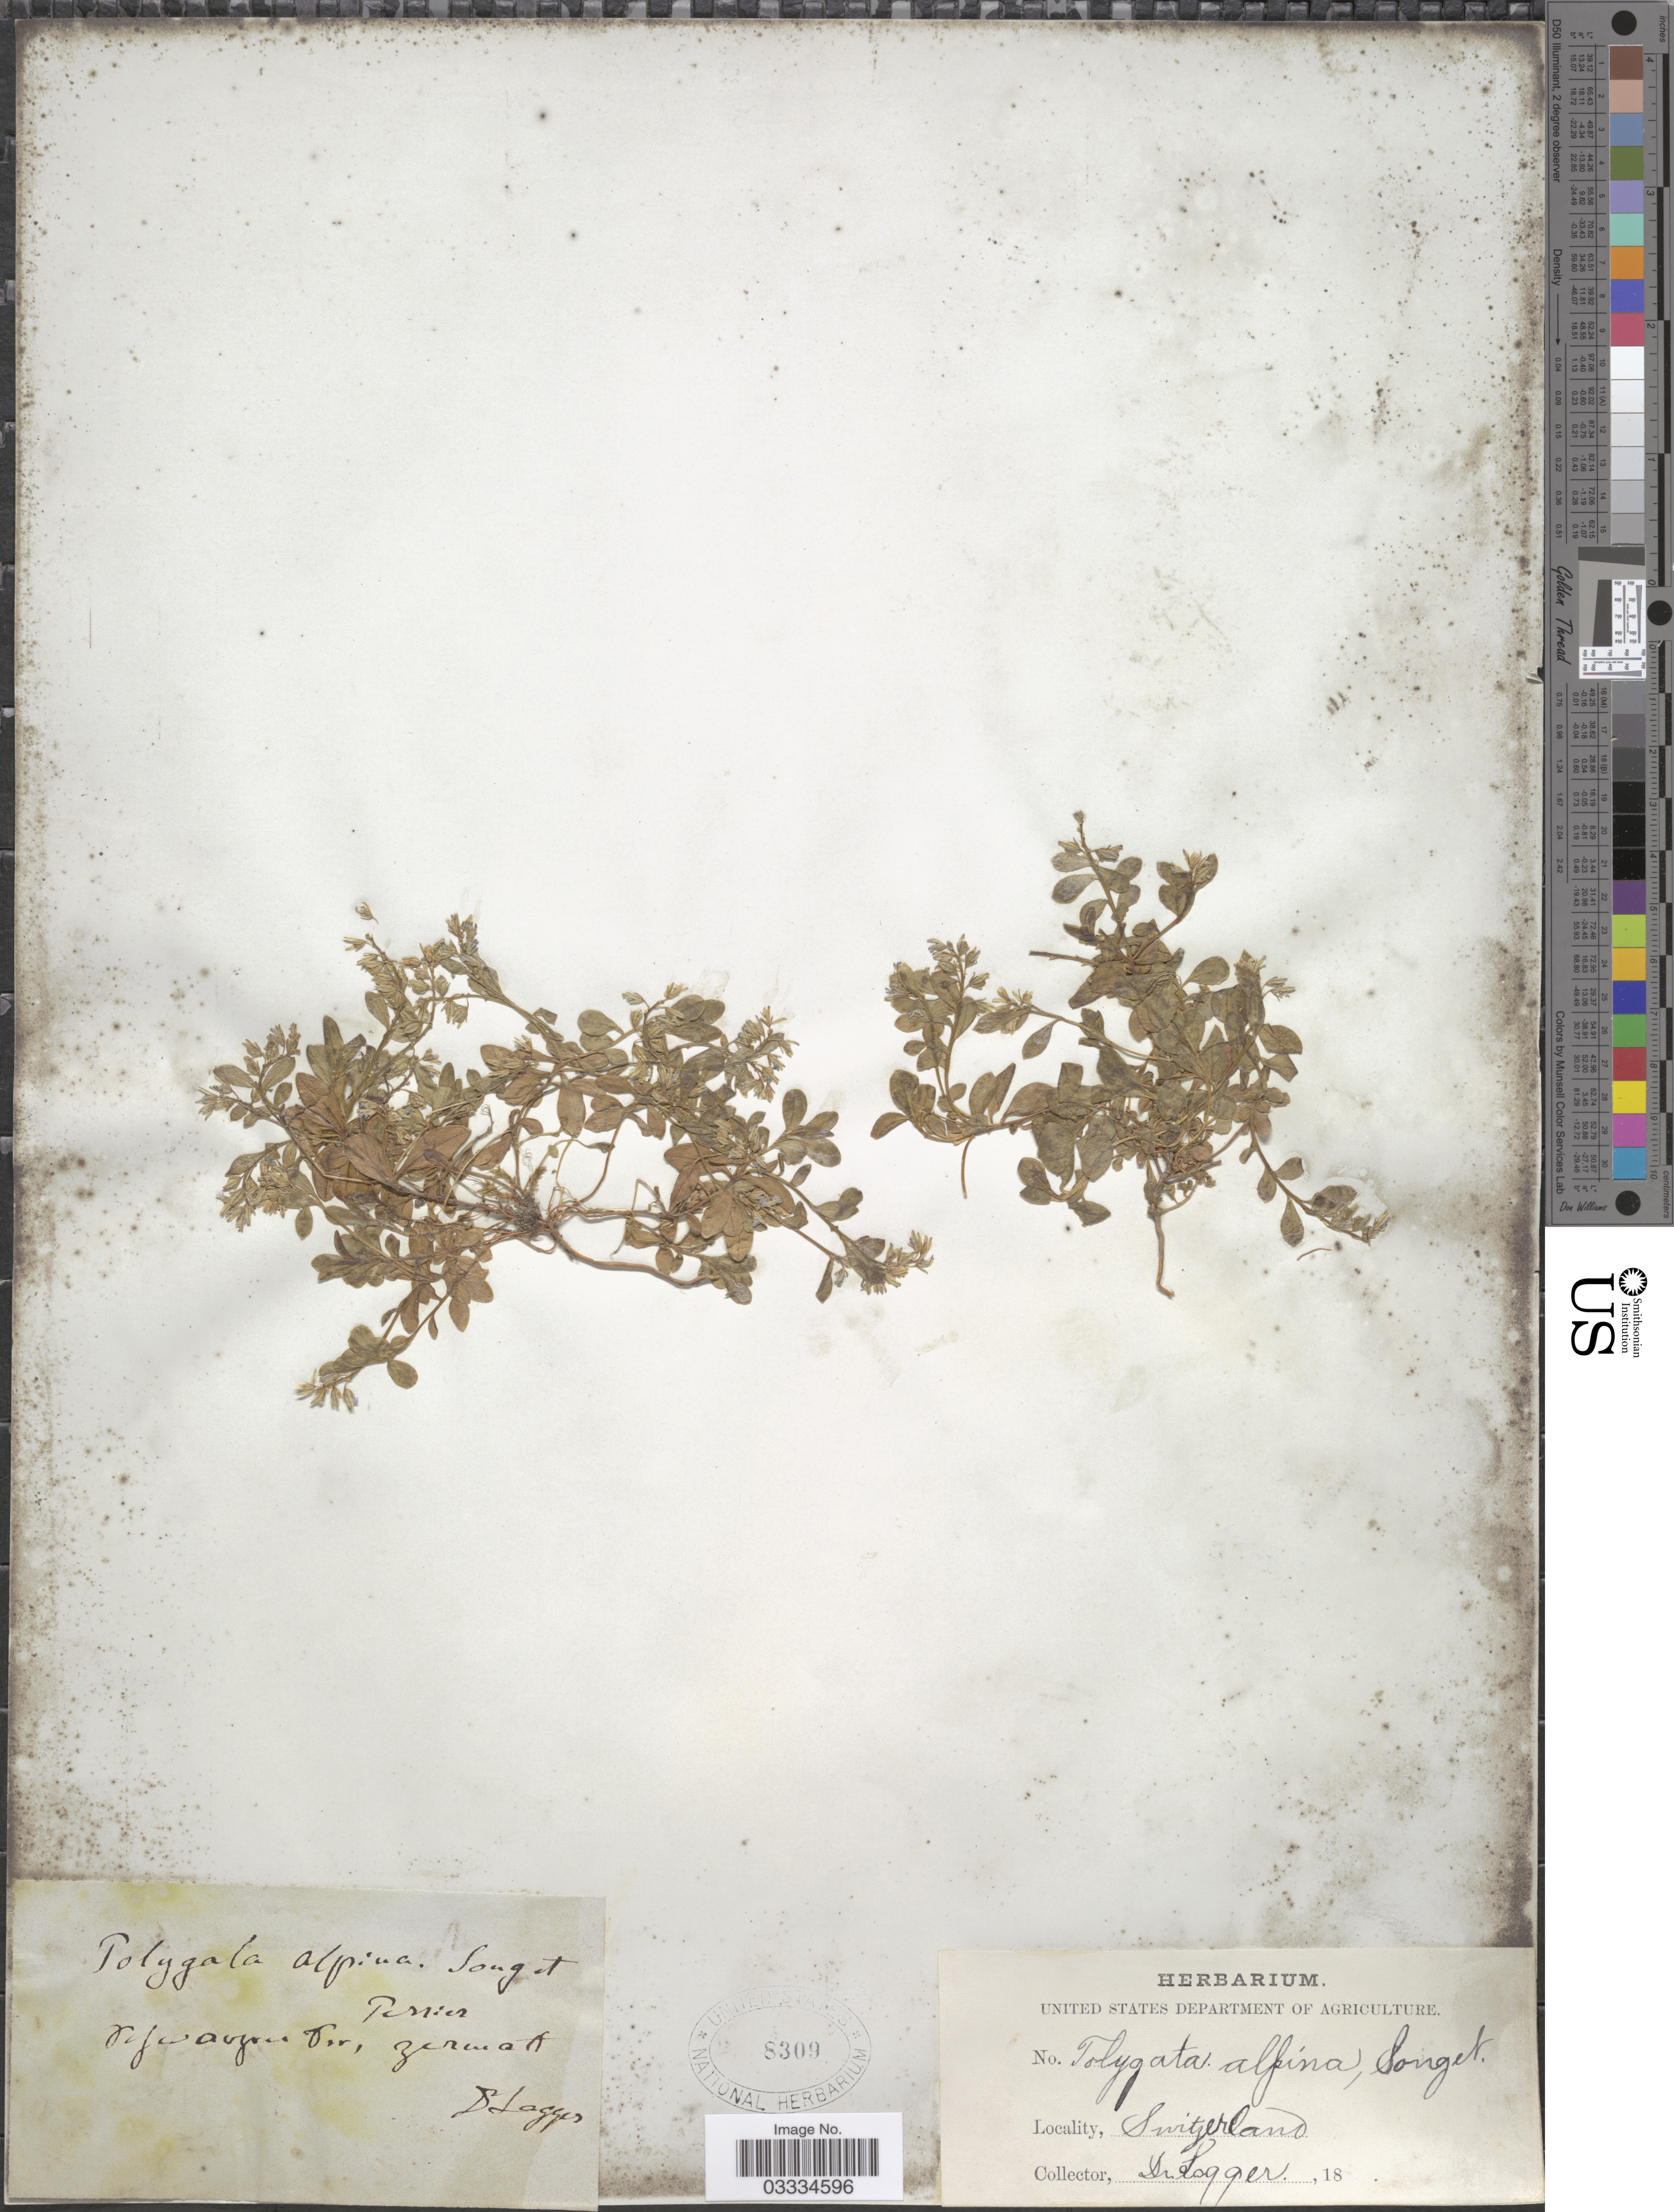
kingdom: Plantae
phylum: Tracheophyta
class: Magnoliopsida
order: Fabales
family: Polygalaceae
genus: Polygala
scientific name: Polygala alpina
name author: Steud.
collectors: F. J. Lagger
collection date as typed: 18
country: Switzerland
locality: [illegible text], Zermatt.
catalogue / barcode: US 8309